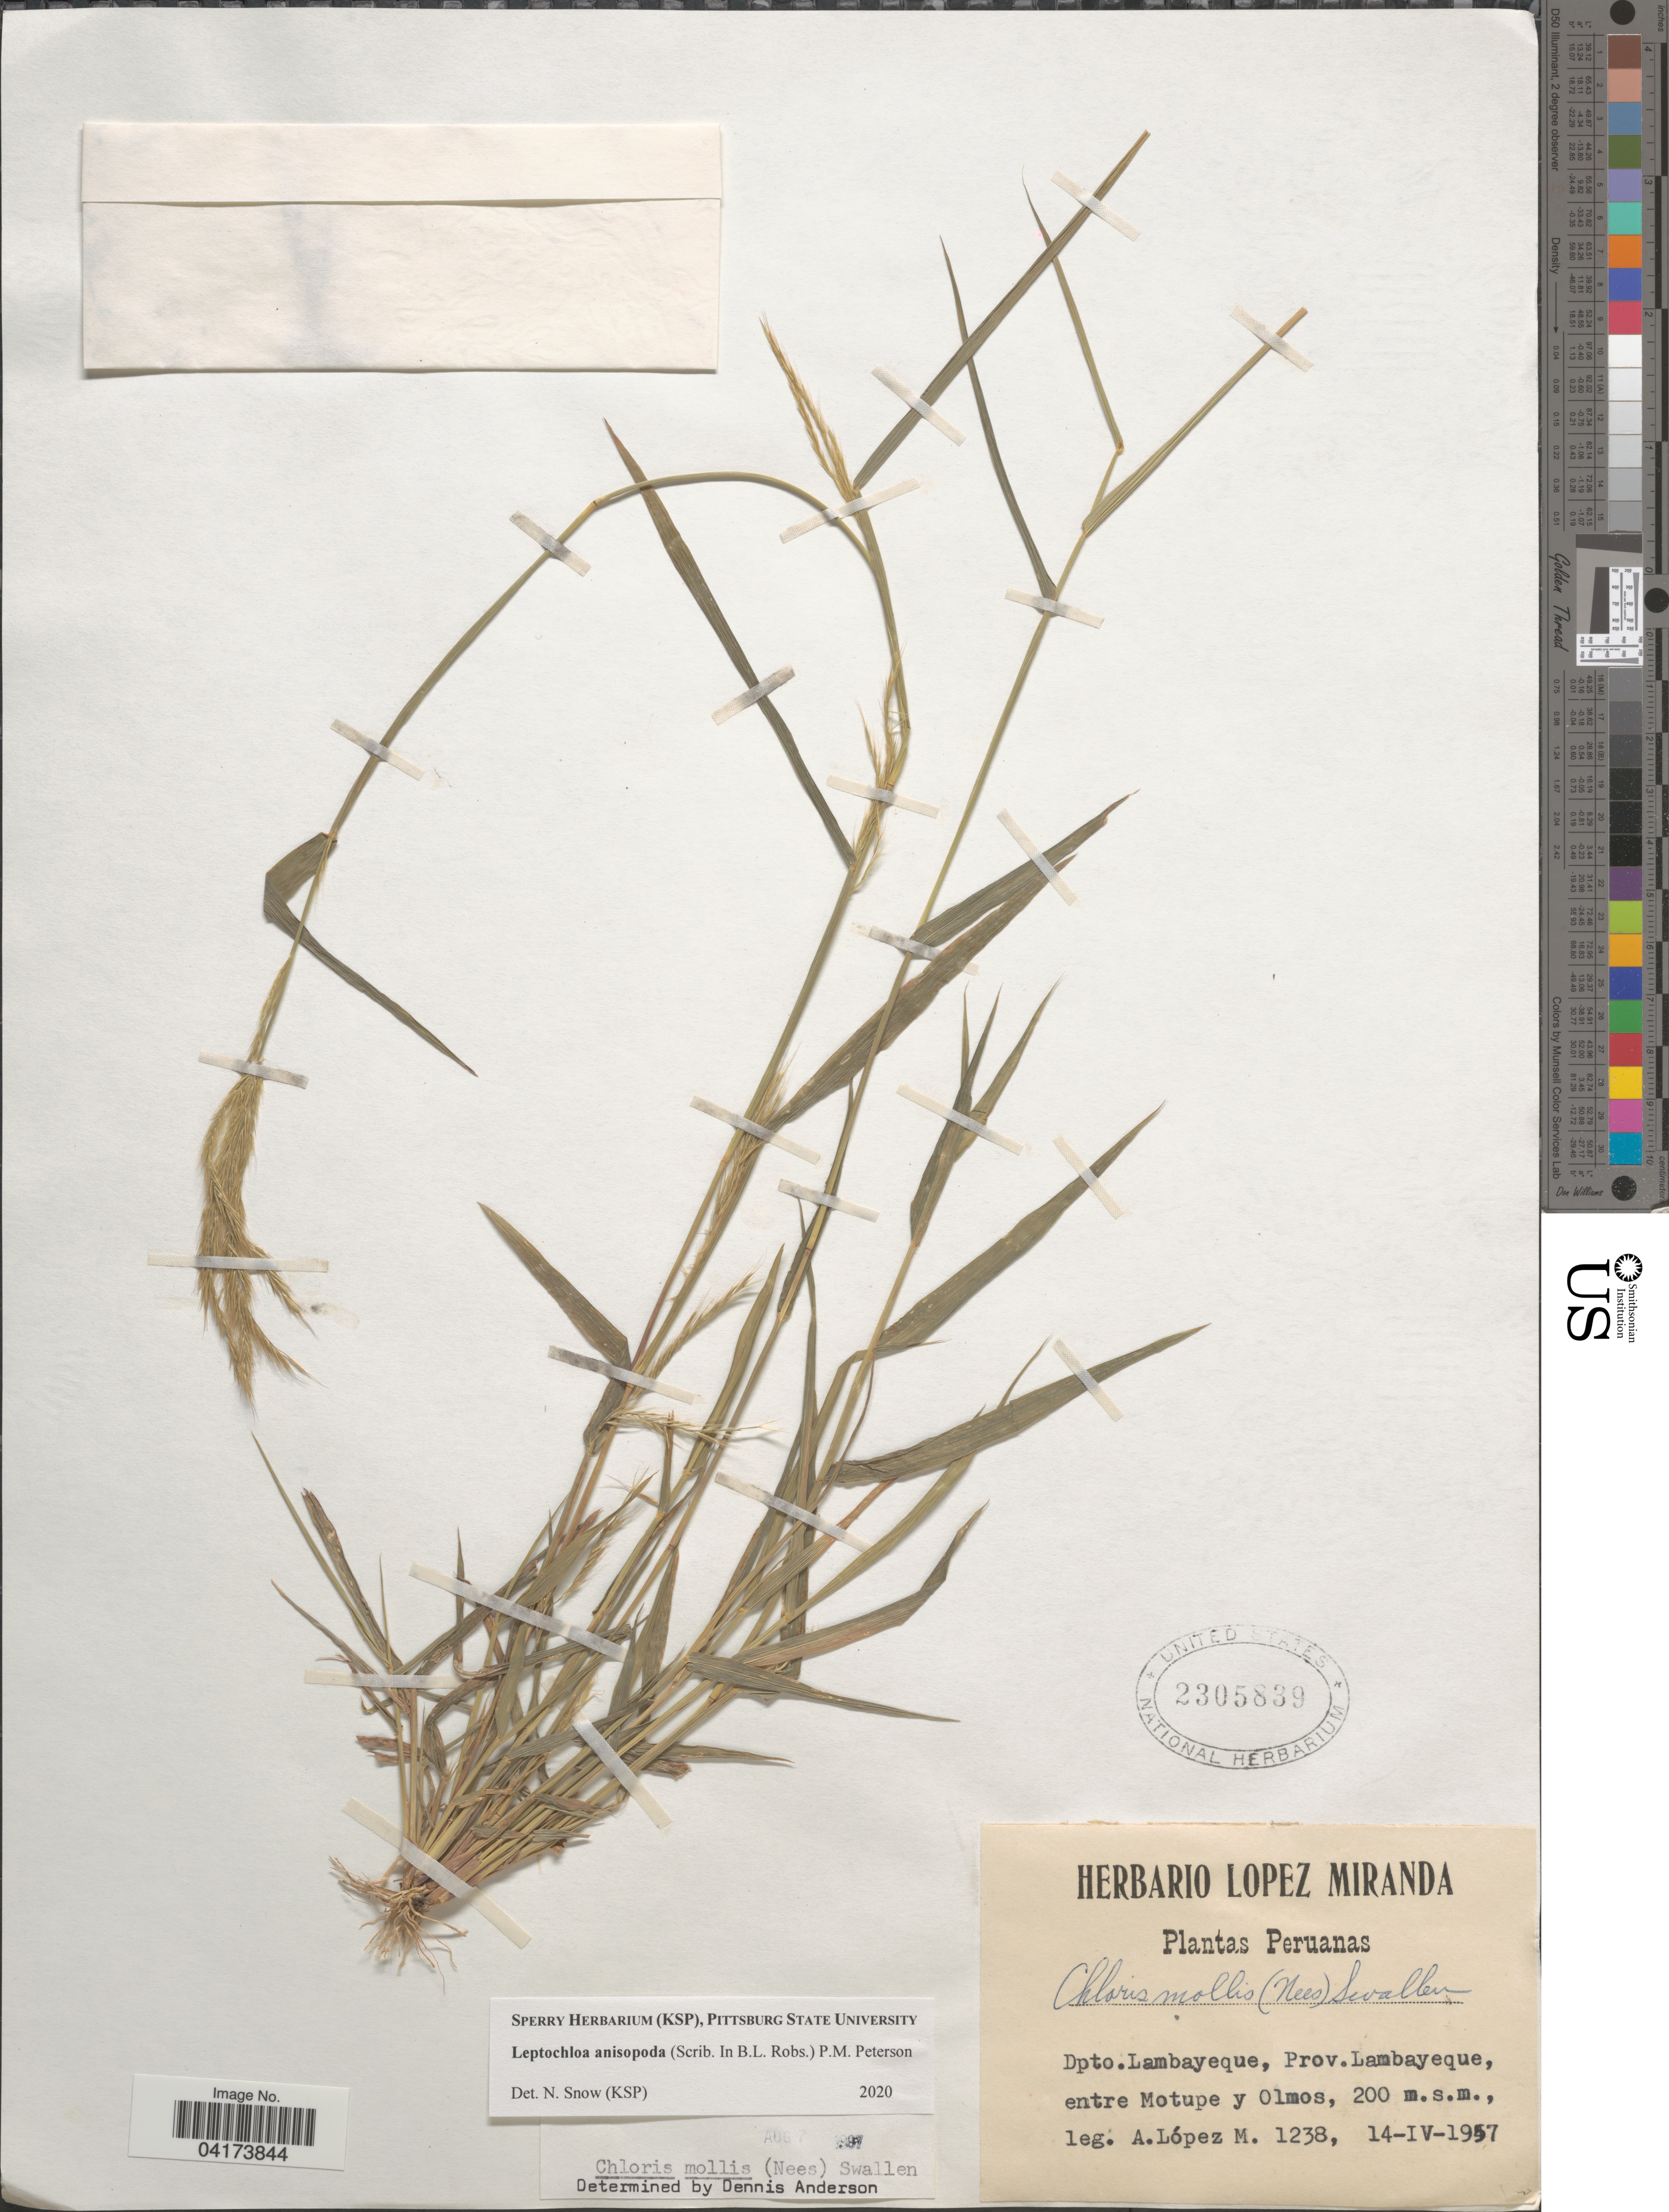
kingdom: Plantae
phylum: Tracheophyta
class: Liliopsida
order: Poales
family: Poaceae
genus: Leptochloa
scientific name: Leptochloa anisopoda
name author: (B.L. Rob. ex Scribn.) P.M. Peterson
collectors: A. López M.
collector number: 1238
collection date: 1957-04-14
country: Peru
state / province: Lambayeque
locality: Dpto. Lambayeque, Prov. Lambayeque, entre Motupe y Olmos.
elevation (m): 200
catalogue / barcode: US 2305839